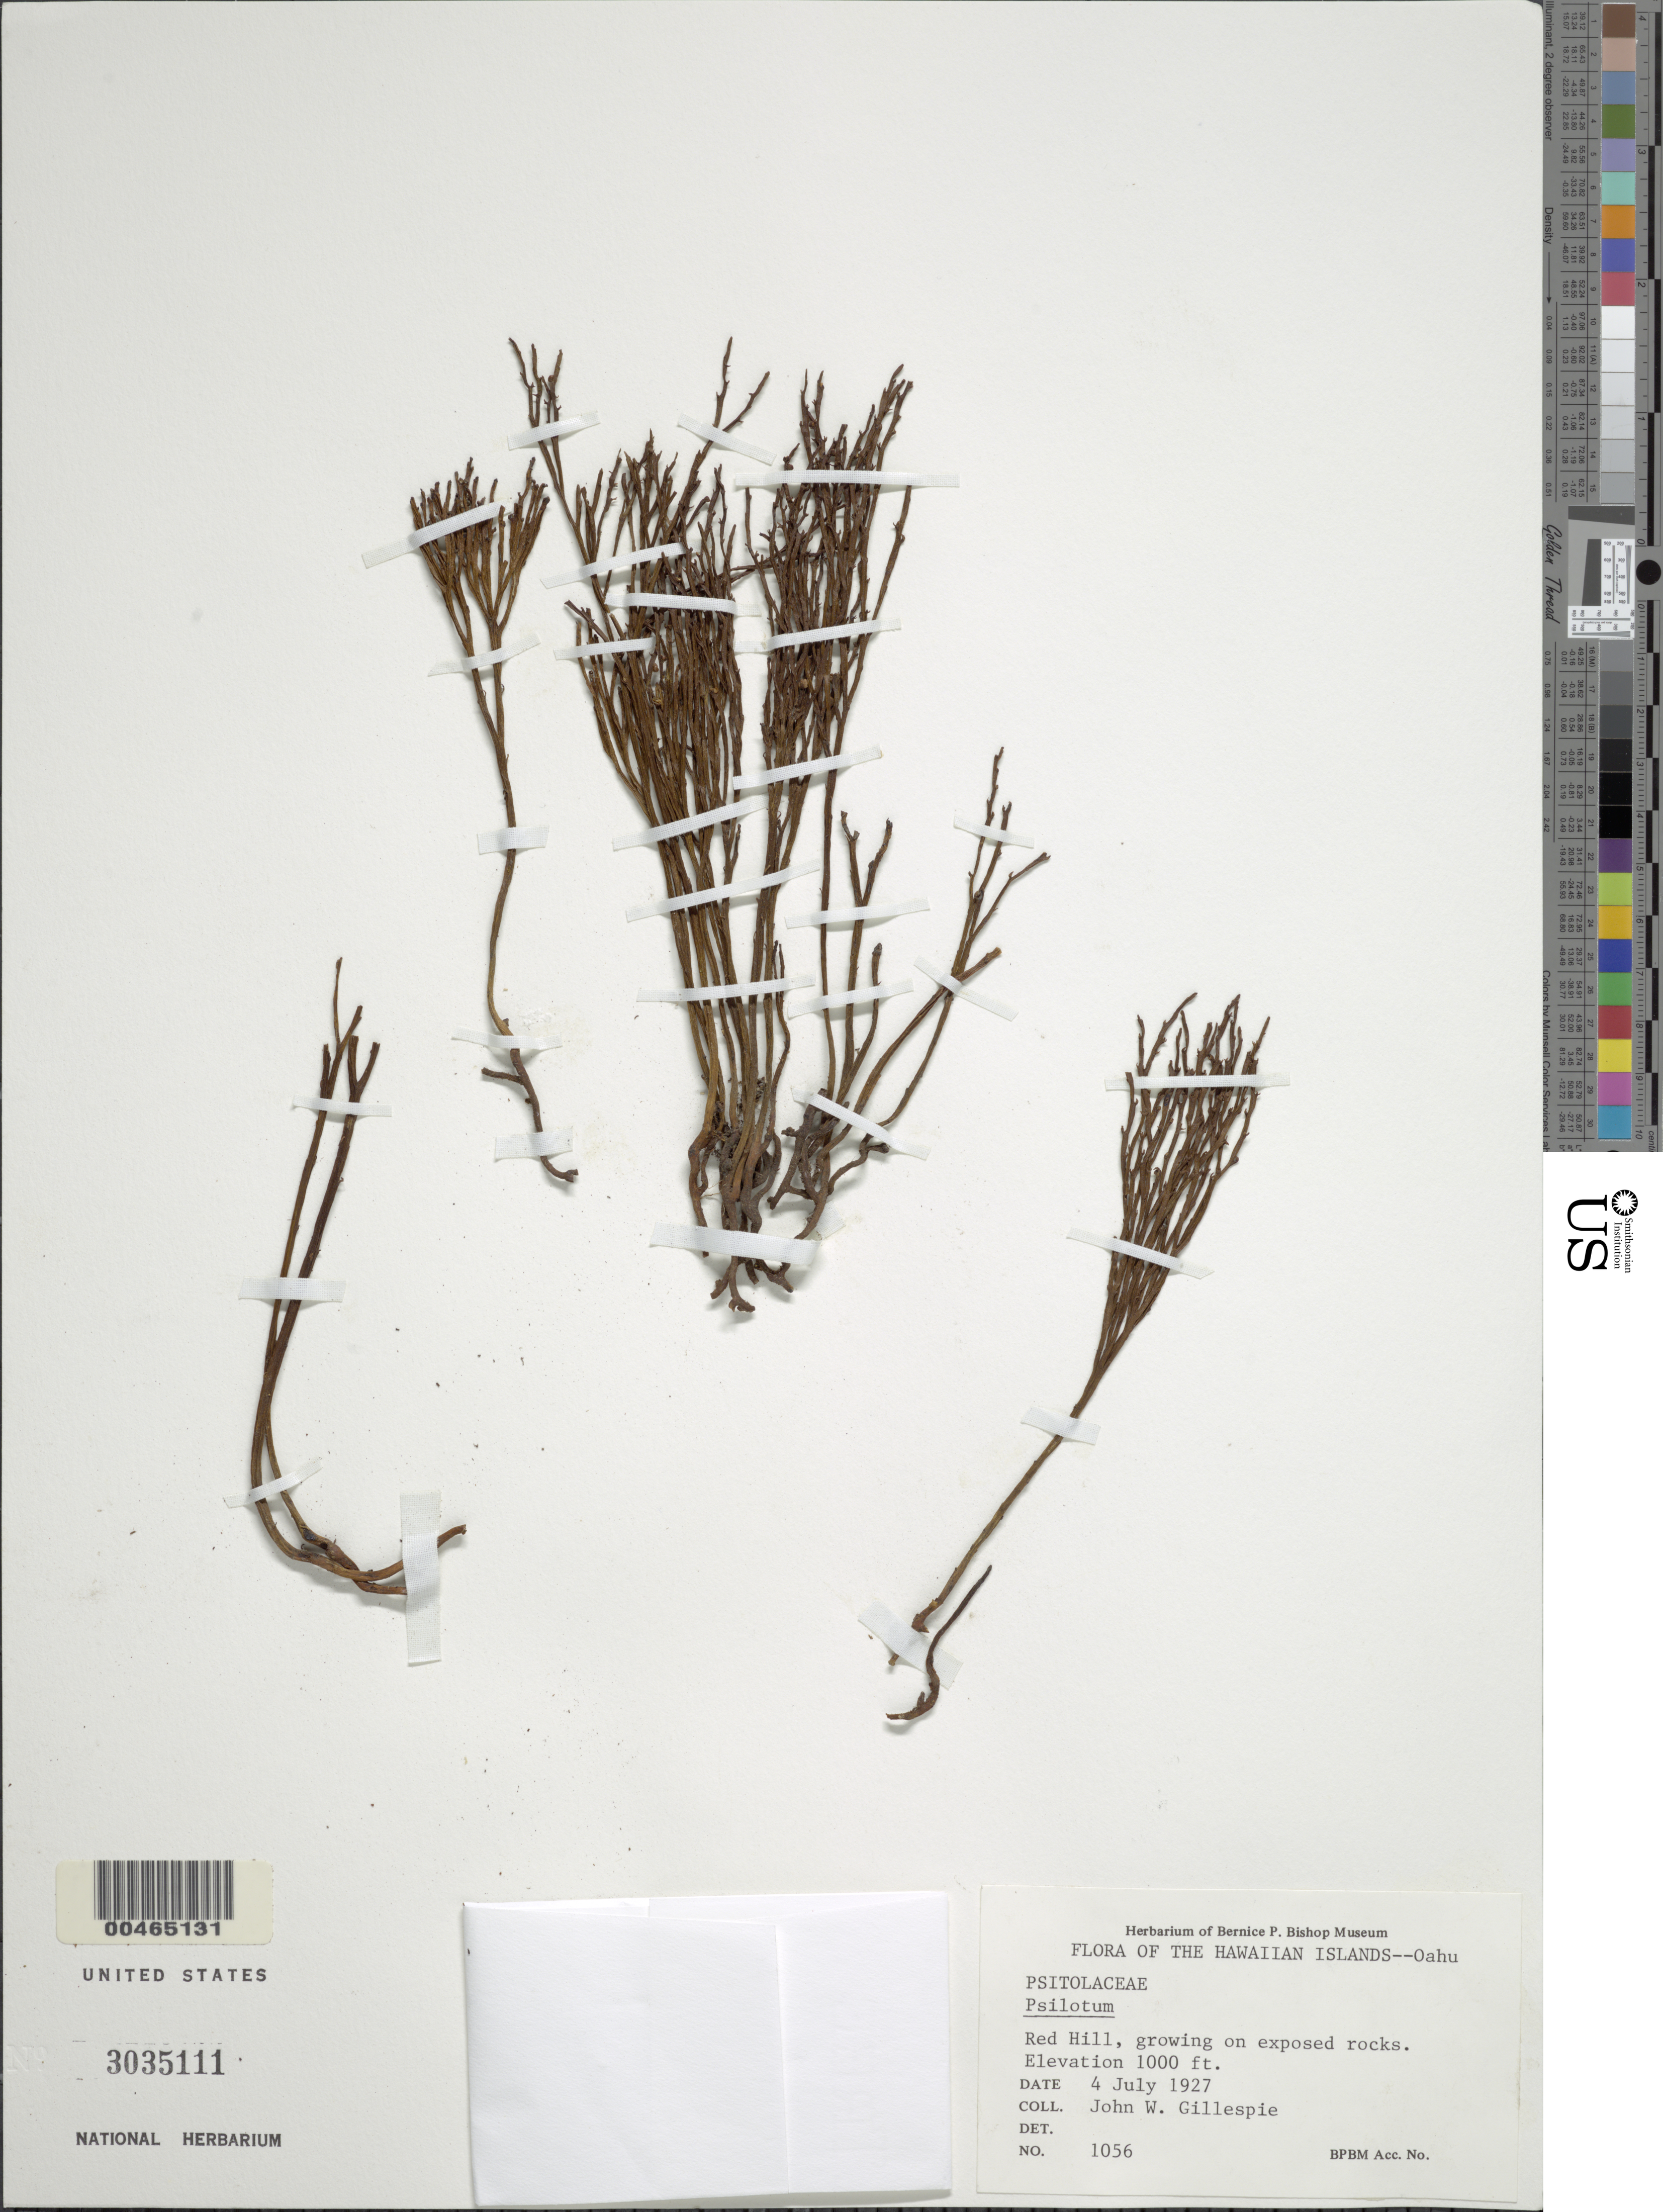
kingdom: Plantae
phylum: Tracheophyta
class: Polypodiopsida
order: Psilotales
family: Psilotaceae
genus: Psilotum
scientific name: Psilotum nudum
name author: (L.) P. Beauv.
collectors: J. W. Gillespie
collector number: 1056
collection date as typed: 4 Jul 1927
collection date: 1927-07-04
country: United States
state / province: Hawaii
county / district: Honolulu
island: Oahu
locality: Red Hill, Oahu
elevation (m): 305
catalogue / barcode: US 3035111